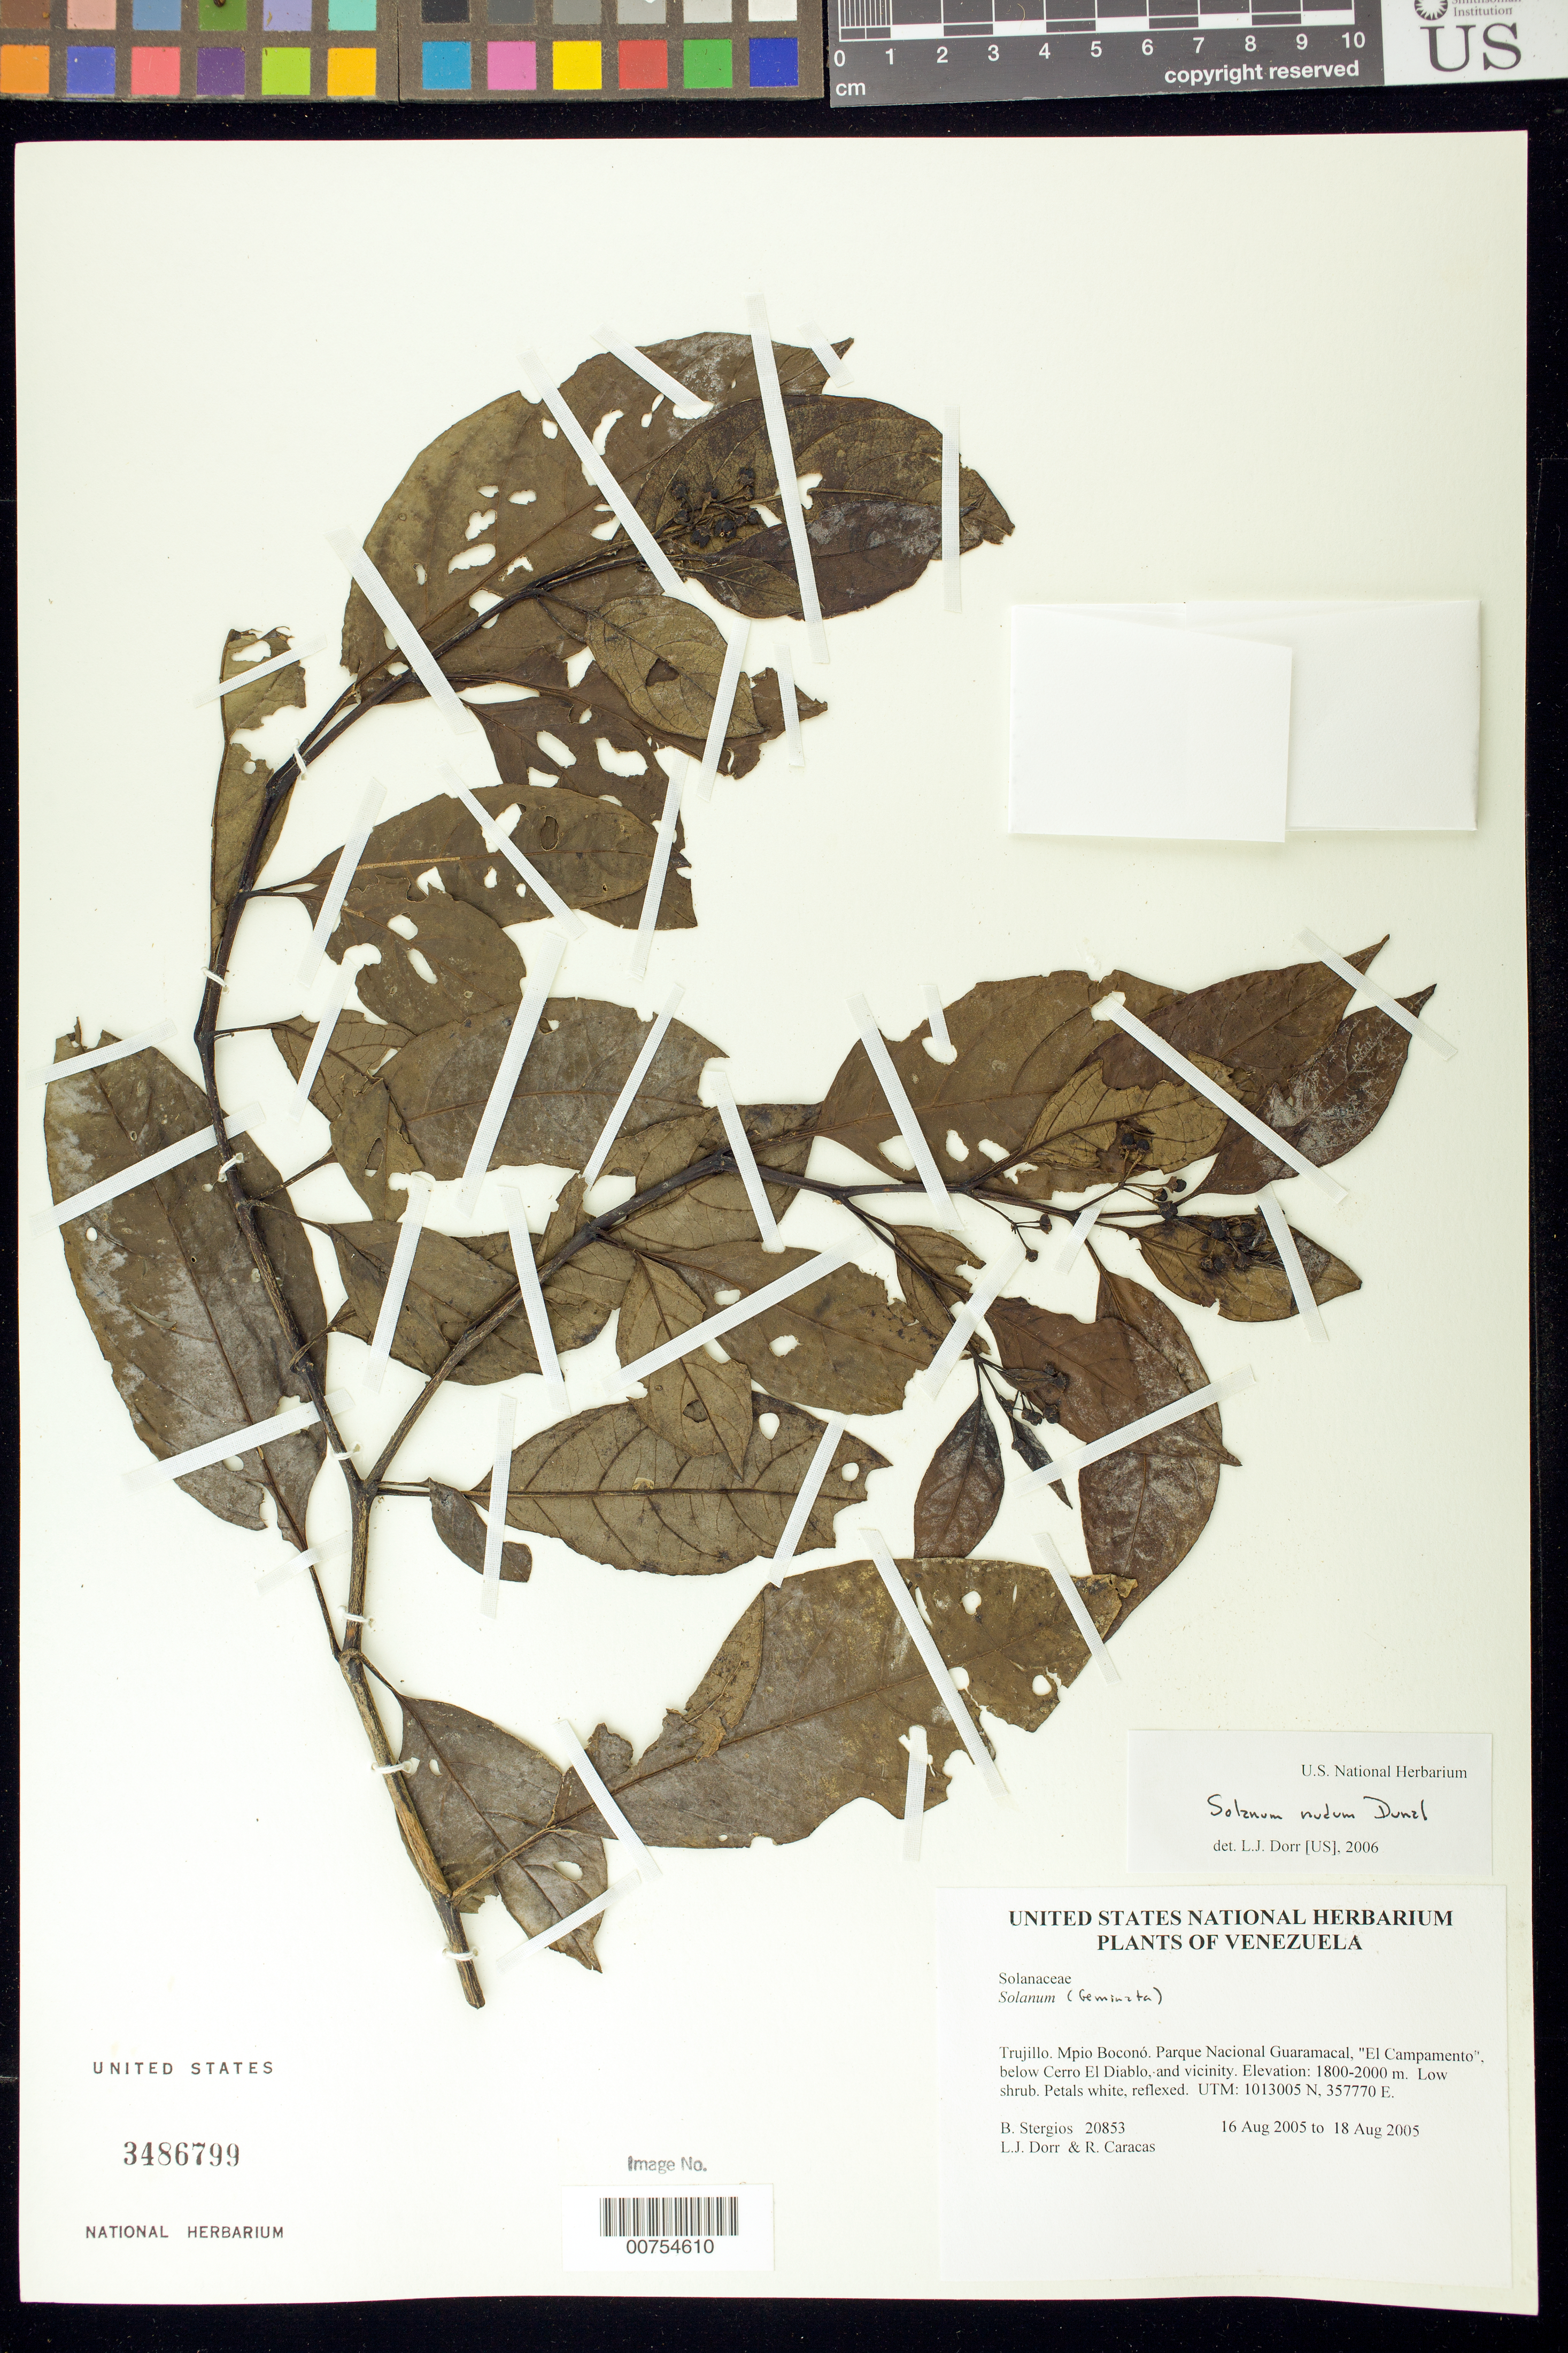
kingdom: Plantae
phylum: Tracheophyta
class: Magnoliopsida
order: Solanales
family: Solanaceae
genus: Solanum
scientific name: Solanum nudum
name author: Humb. & Bonpl. ex Dunal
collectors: B. G. Stergios, L. J. Dorr & R. Caracas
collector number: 20853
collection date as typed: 16 Aug 2005 to 18 Aug 2005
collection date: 2005-08-16/2005-08-18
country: Venezuela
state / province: Trujillo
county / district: Boconó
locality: Parque Nacional Guaramacal, "El Campamento", below Cerro El Diablo, and vicinity.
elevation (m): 1800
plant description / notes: PORT, US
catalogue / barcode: US 3486799